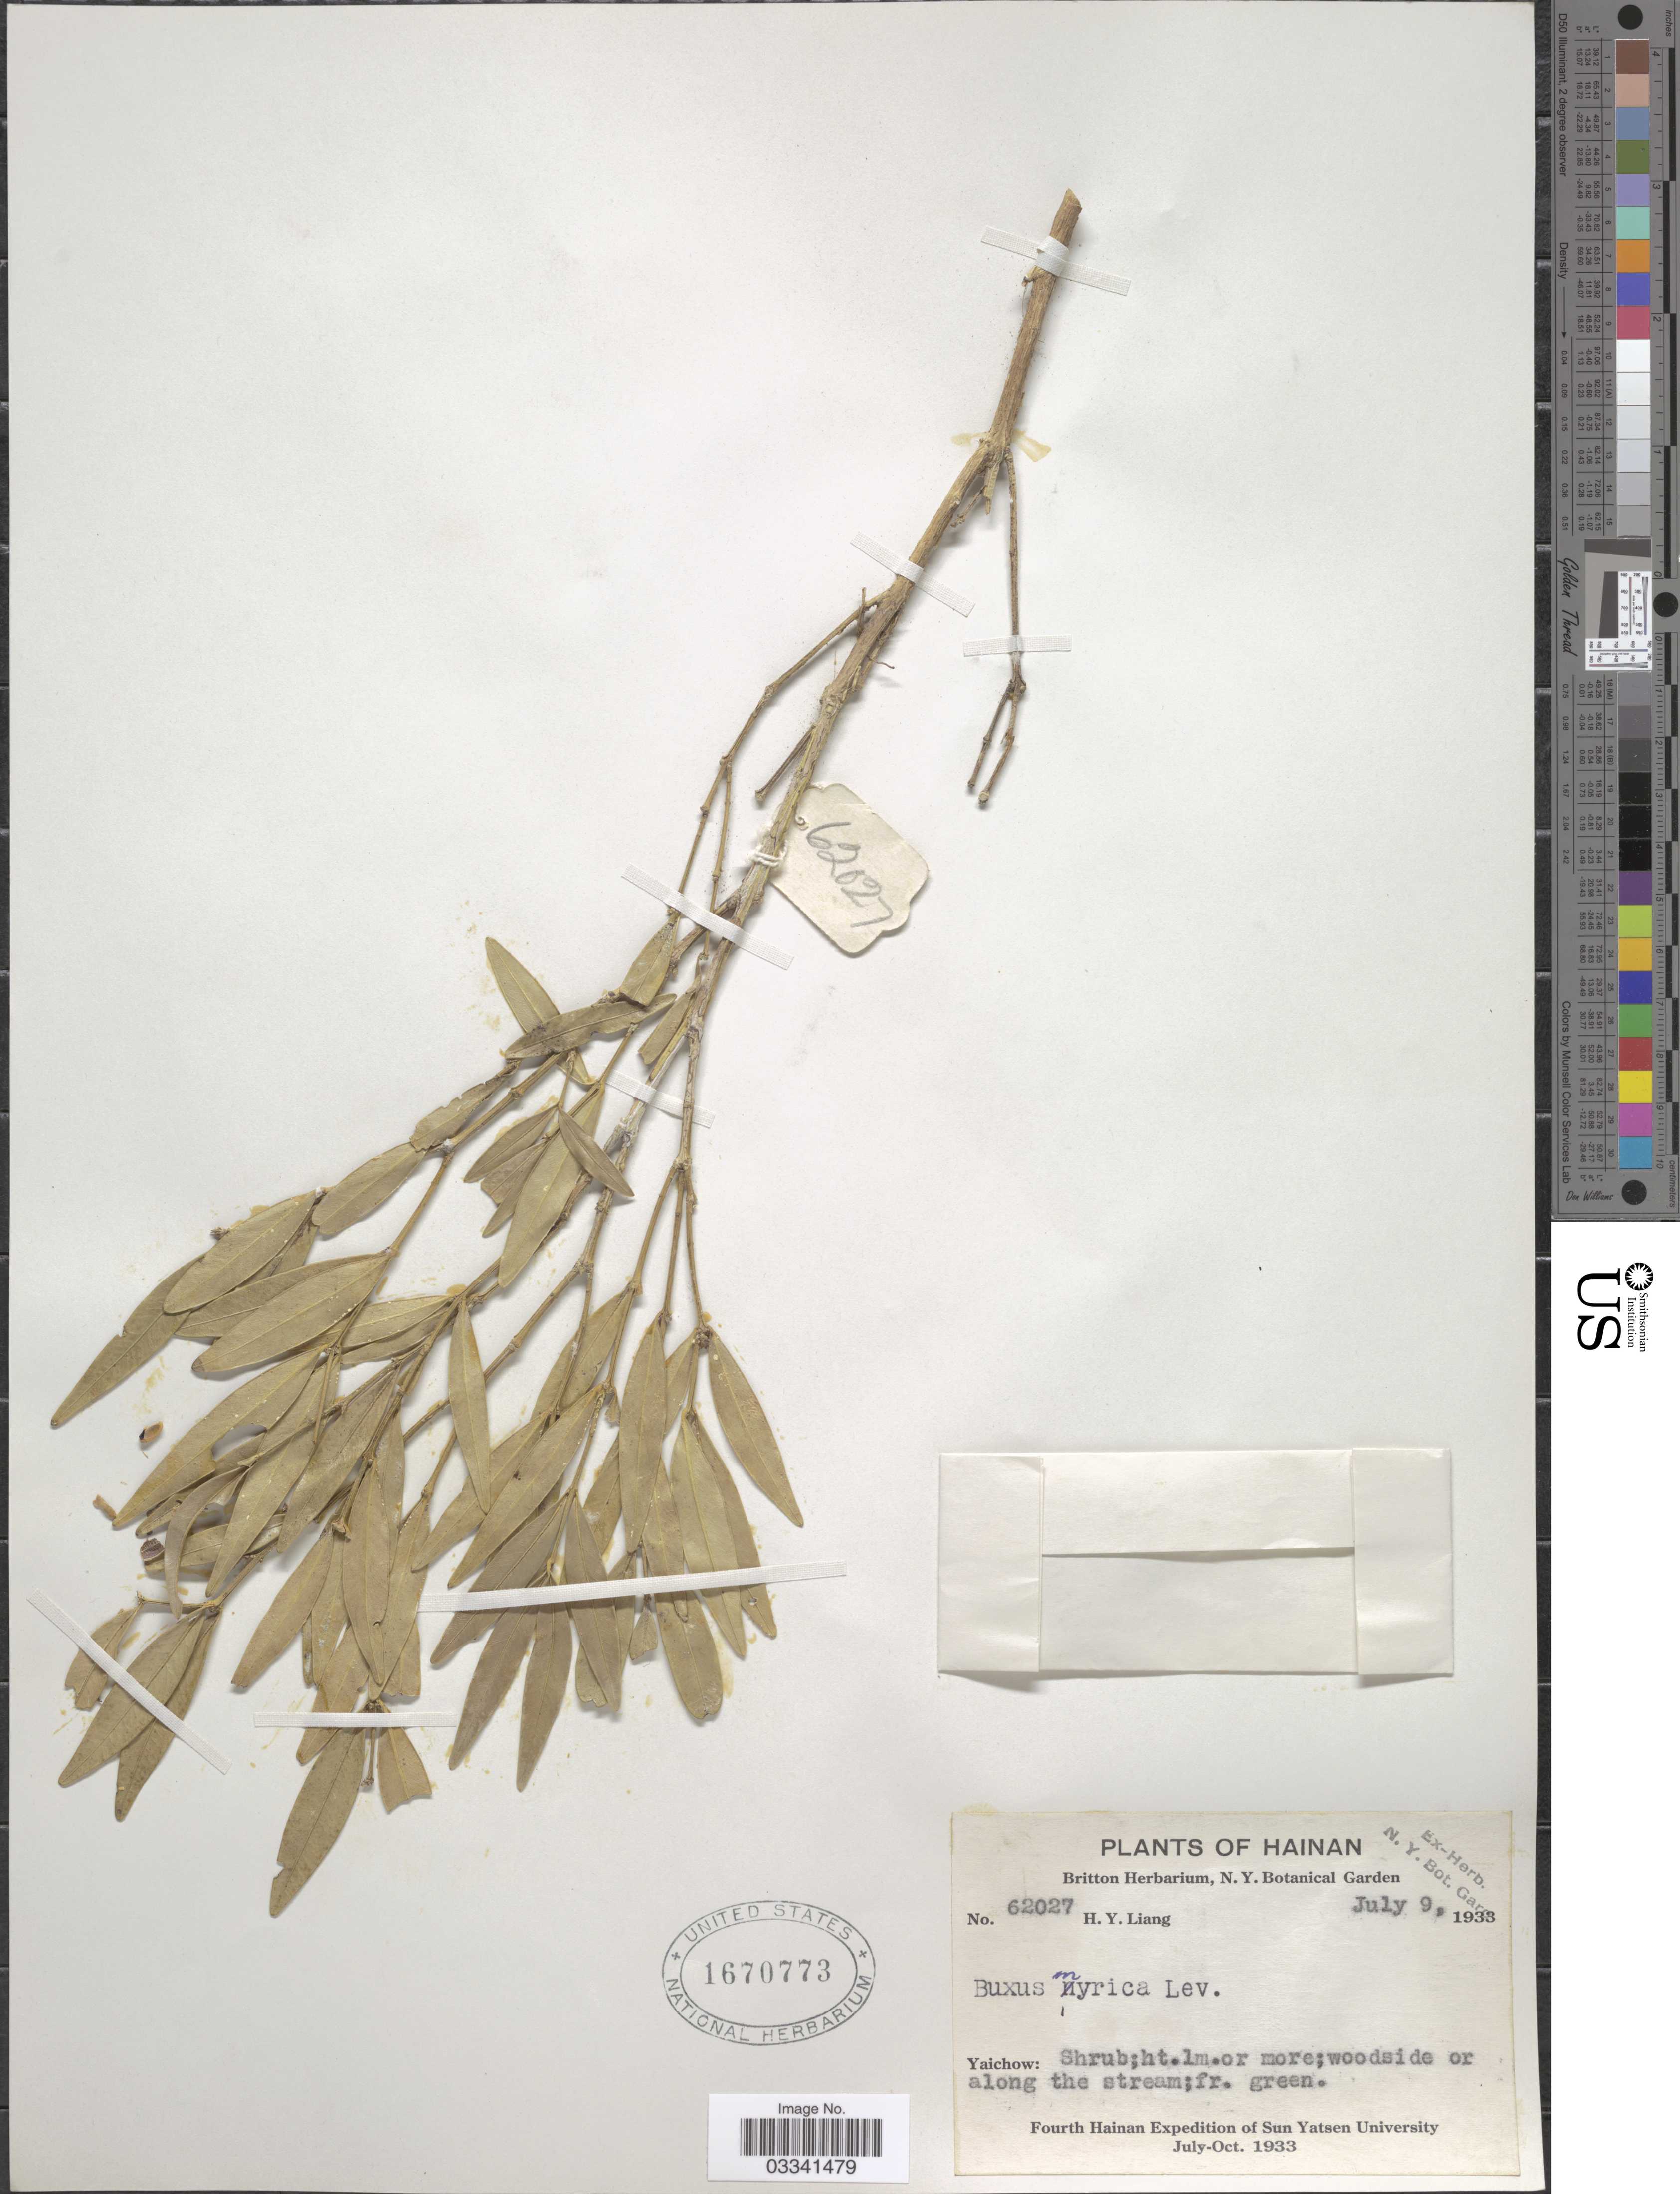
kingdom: Plantae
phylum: Tracheophyta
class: Magnoliopsida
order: Buxales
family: Buxaceae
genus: Buxus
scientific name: Buxus myrica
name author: H. Lév.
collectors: H. Y. Liang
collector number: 62027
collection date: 1933-07-09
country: China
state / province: Hainan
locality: Yaichow.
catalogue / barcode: US 1670773